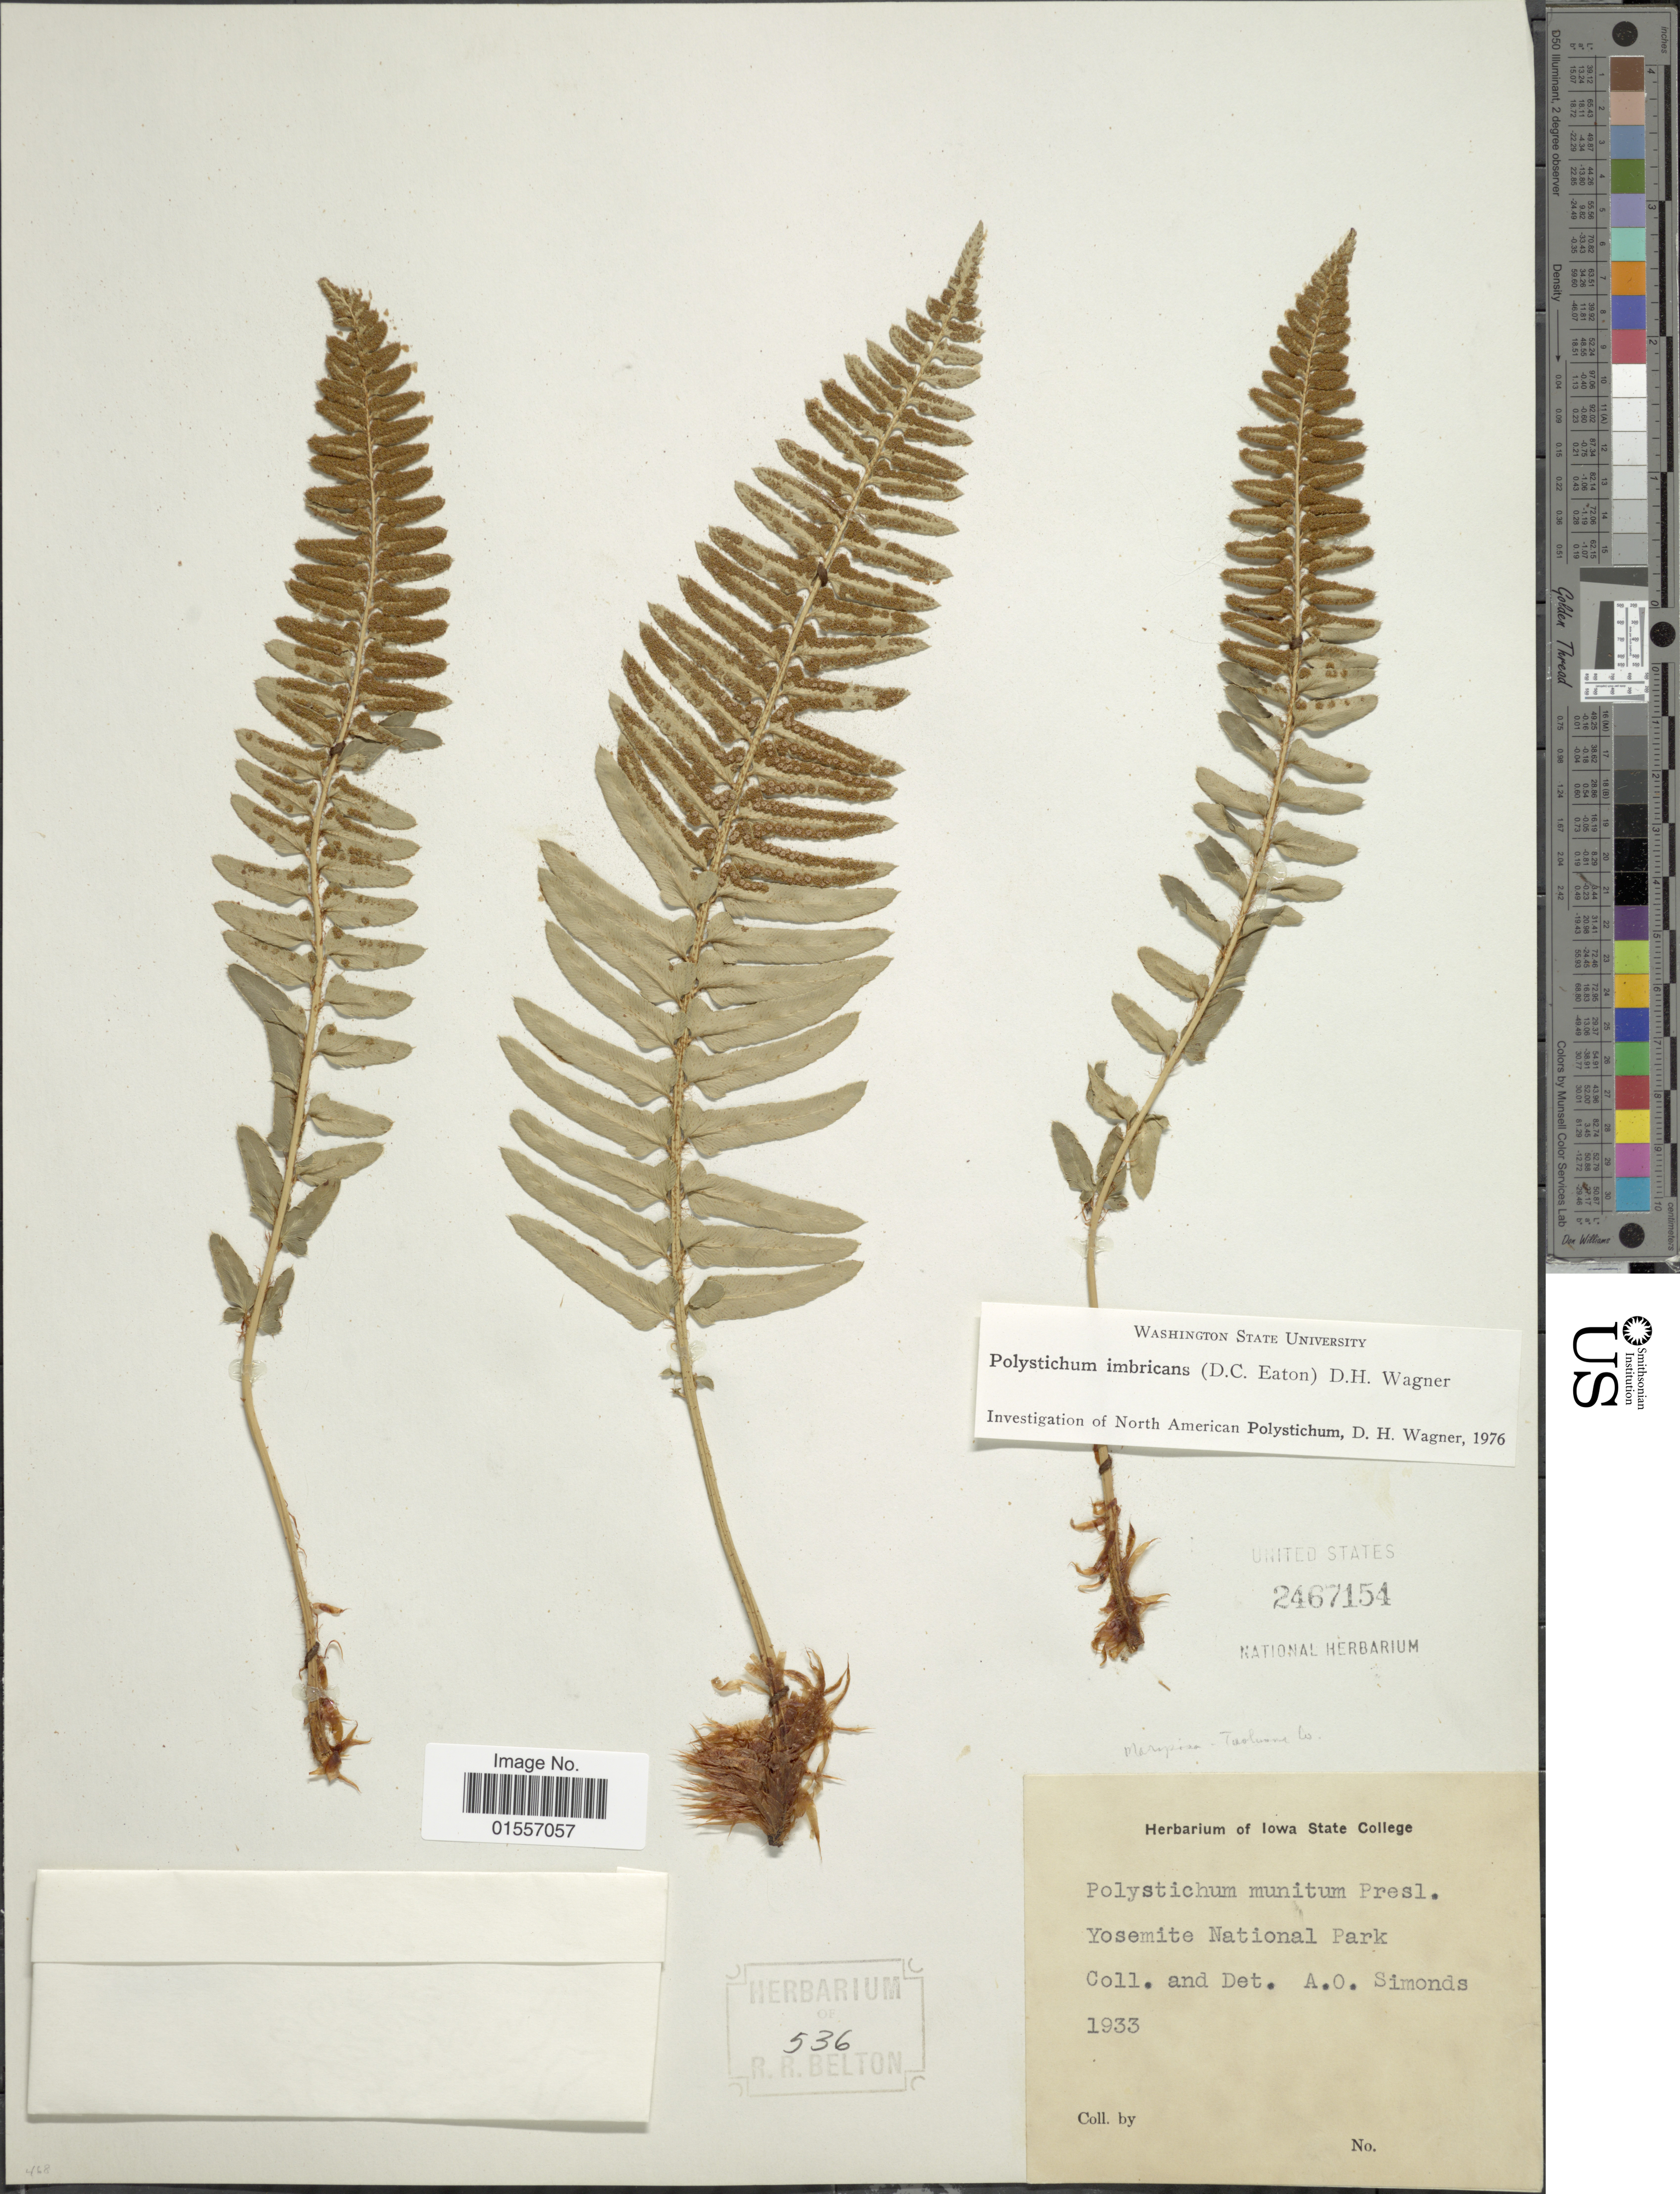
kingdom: Plantae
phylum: Tracheophyta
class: Polypodiopsida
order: Polypodiales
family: Dryopteridaceae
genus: Polystichum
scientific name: Polystichum imbricans subsp. imbricans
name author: (D.C. Eaton) D.H. Wagner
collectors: A. Simonds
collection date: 1933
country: United States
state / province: California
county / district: Mariposa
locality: Yosemite National Park.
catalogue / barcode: US 2467154